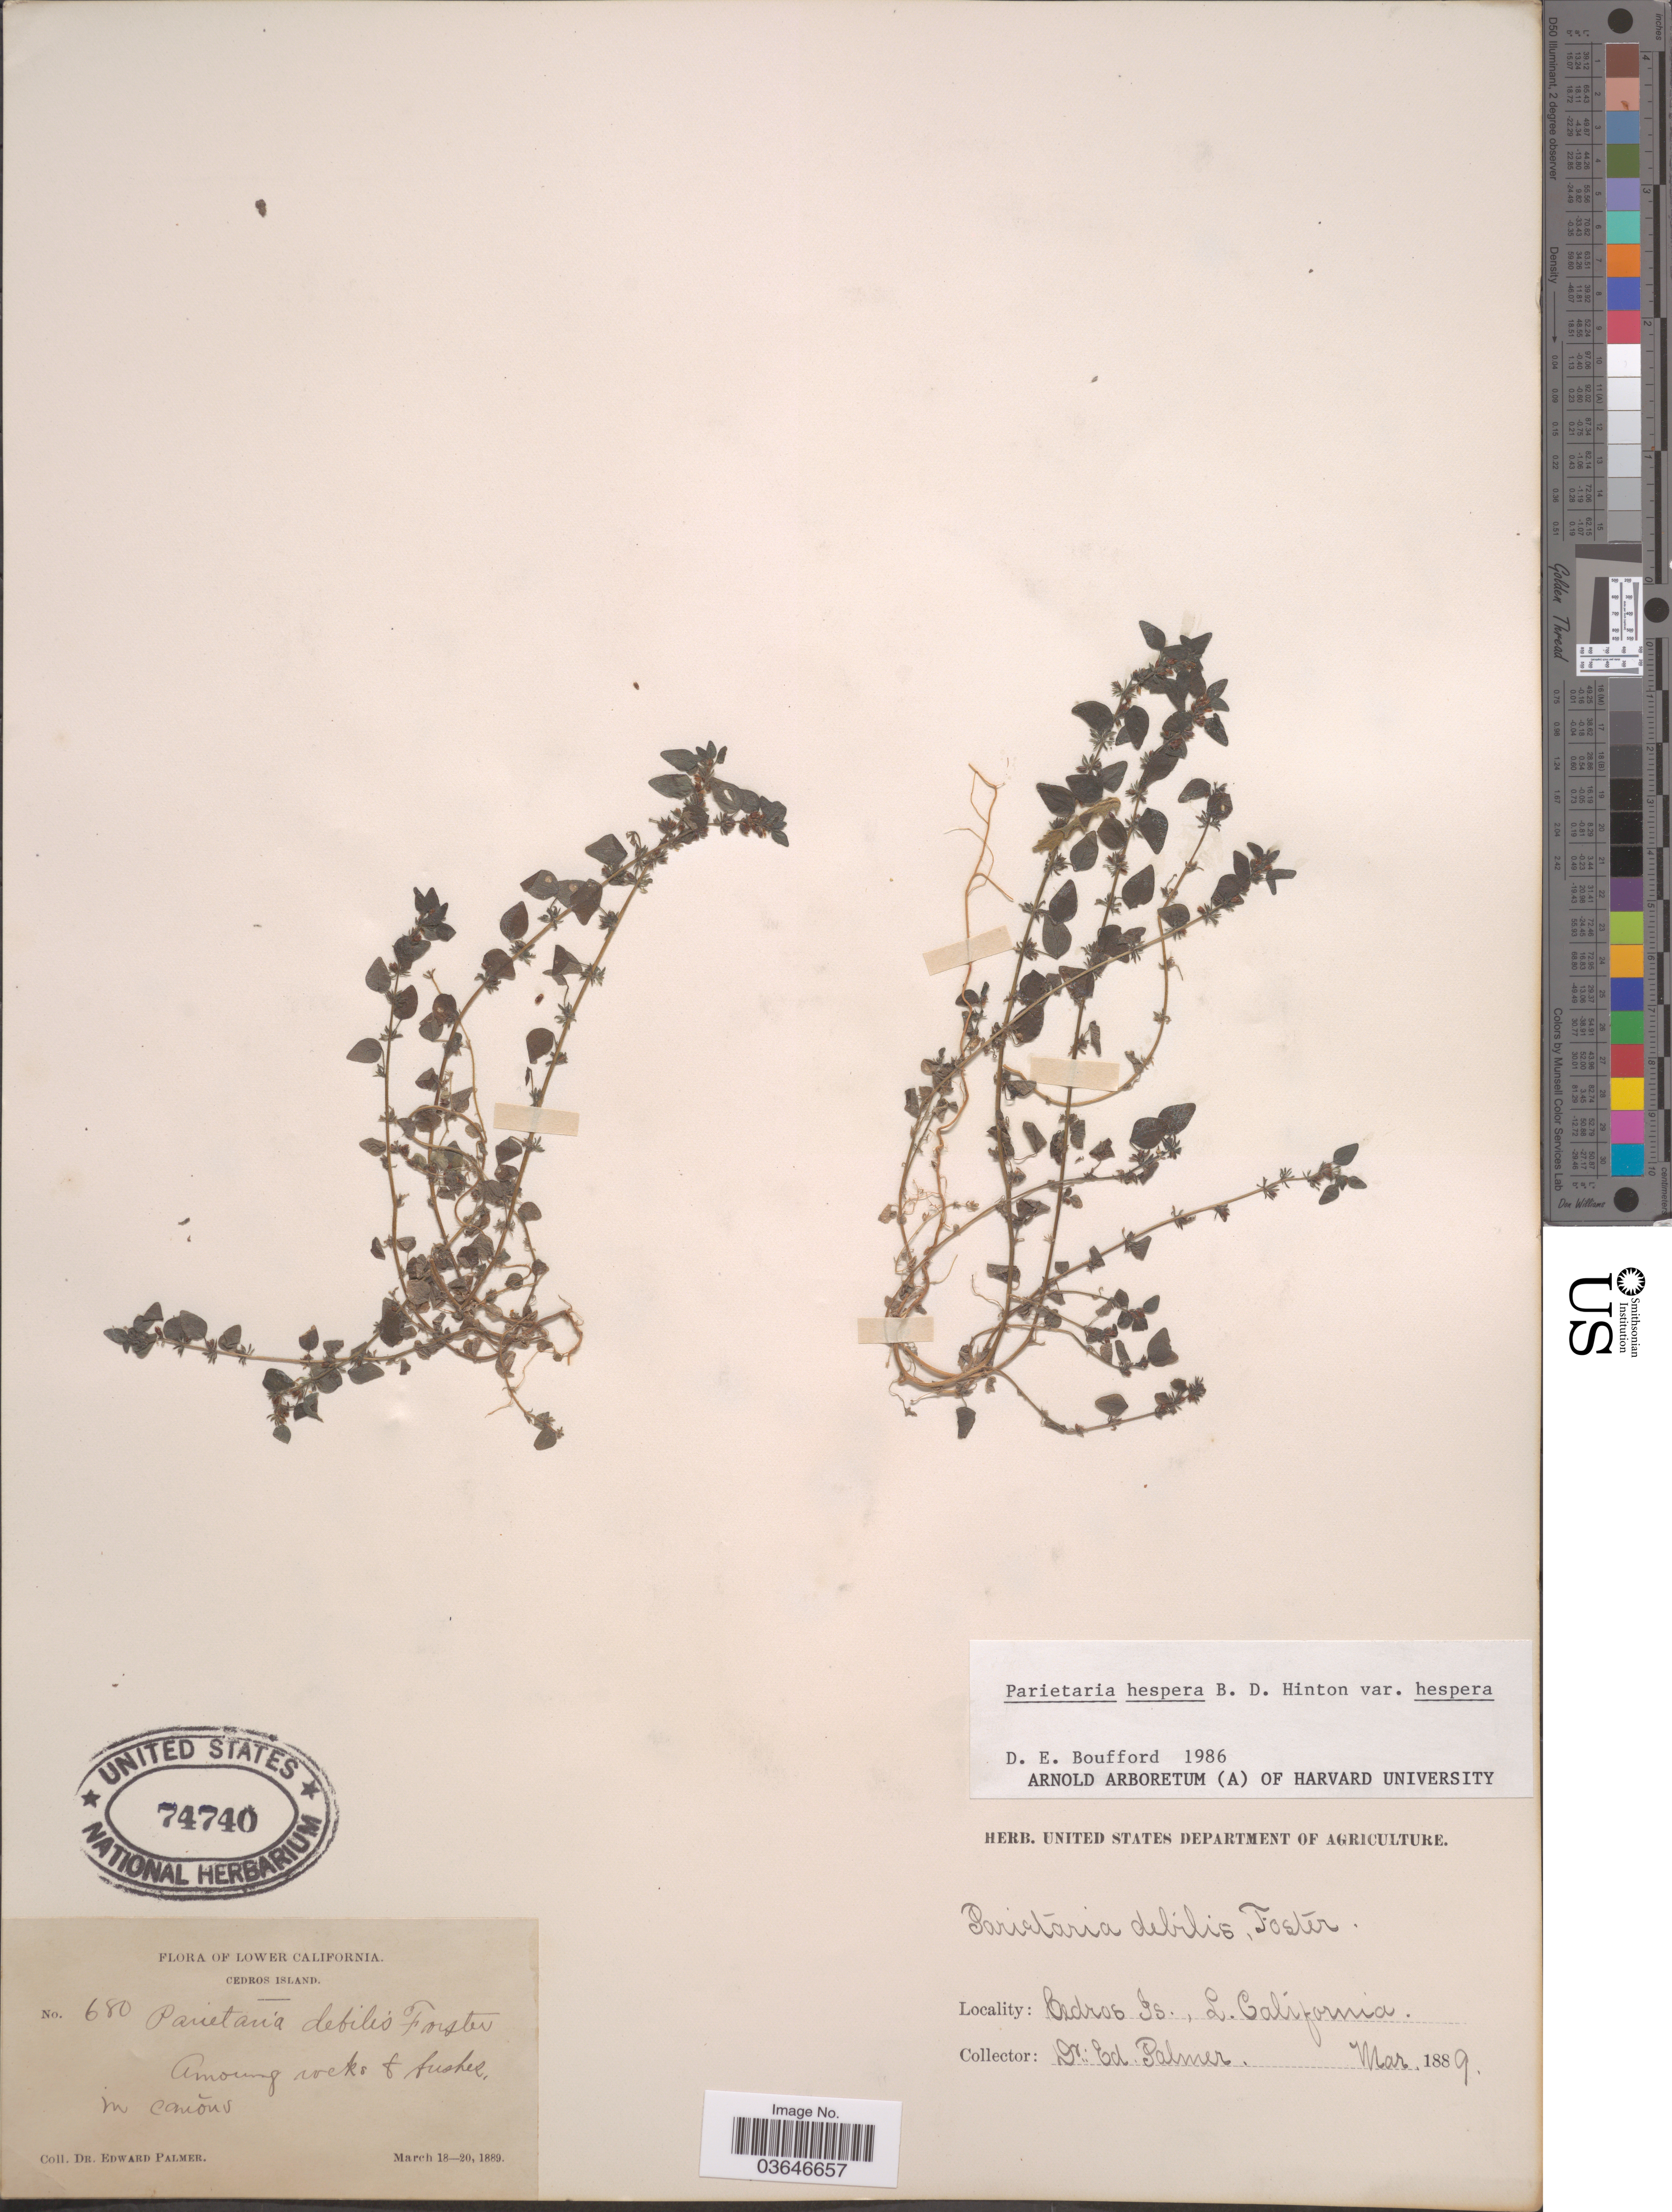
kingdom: Plantae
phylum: Tracheophyta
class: Magnoliopsida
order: Rosales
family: Urticaceae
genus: Parietaria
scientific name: Parietaria hespera var. hespera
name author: Hinton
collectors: E. Palmer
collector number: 680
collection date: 1889-03-18/1889-03-20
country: Mexico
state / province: Baja California Norte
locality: Lower California. Cedros Island.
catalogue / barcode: US 74740